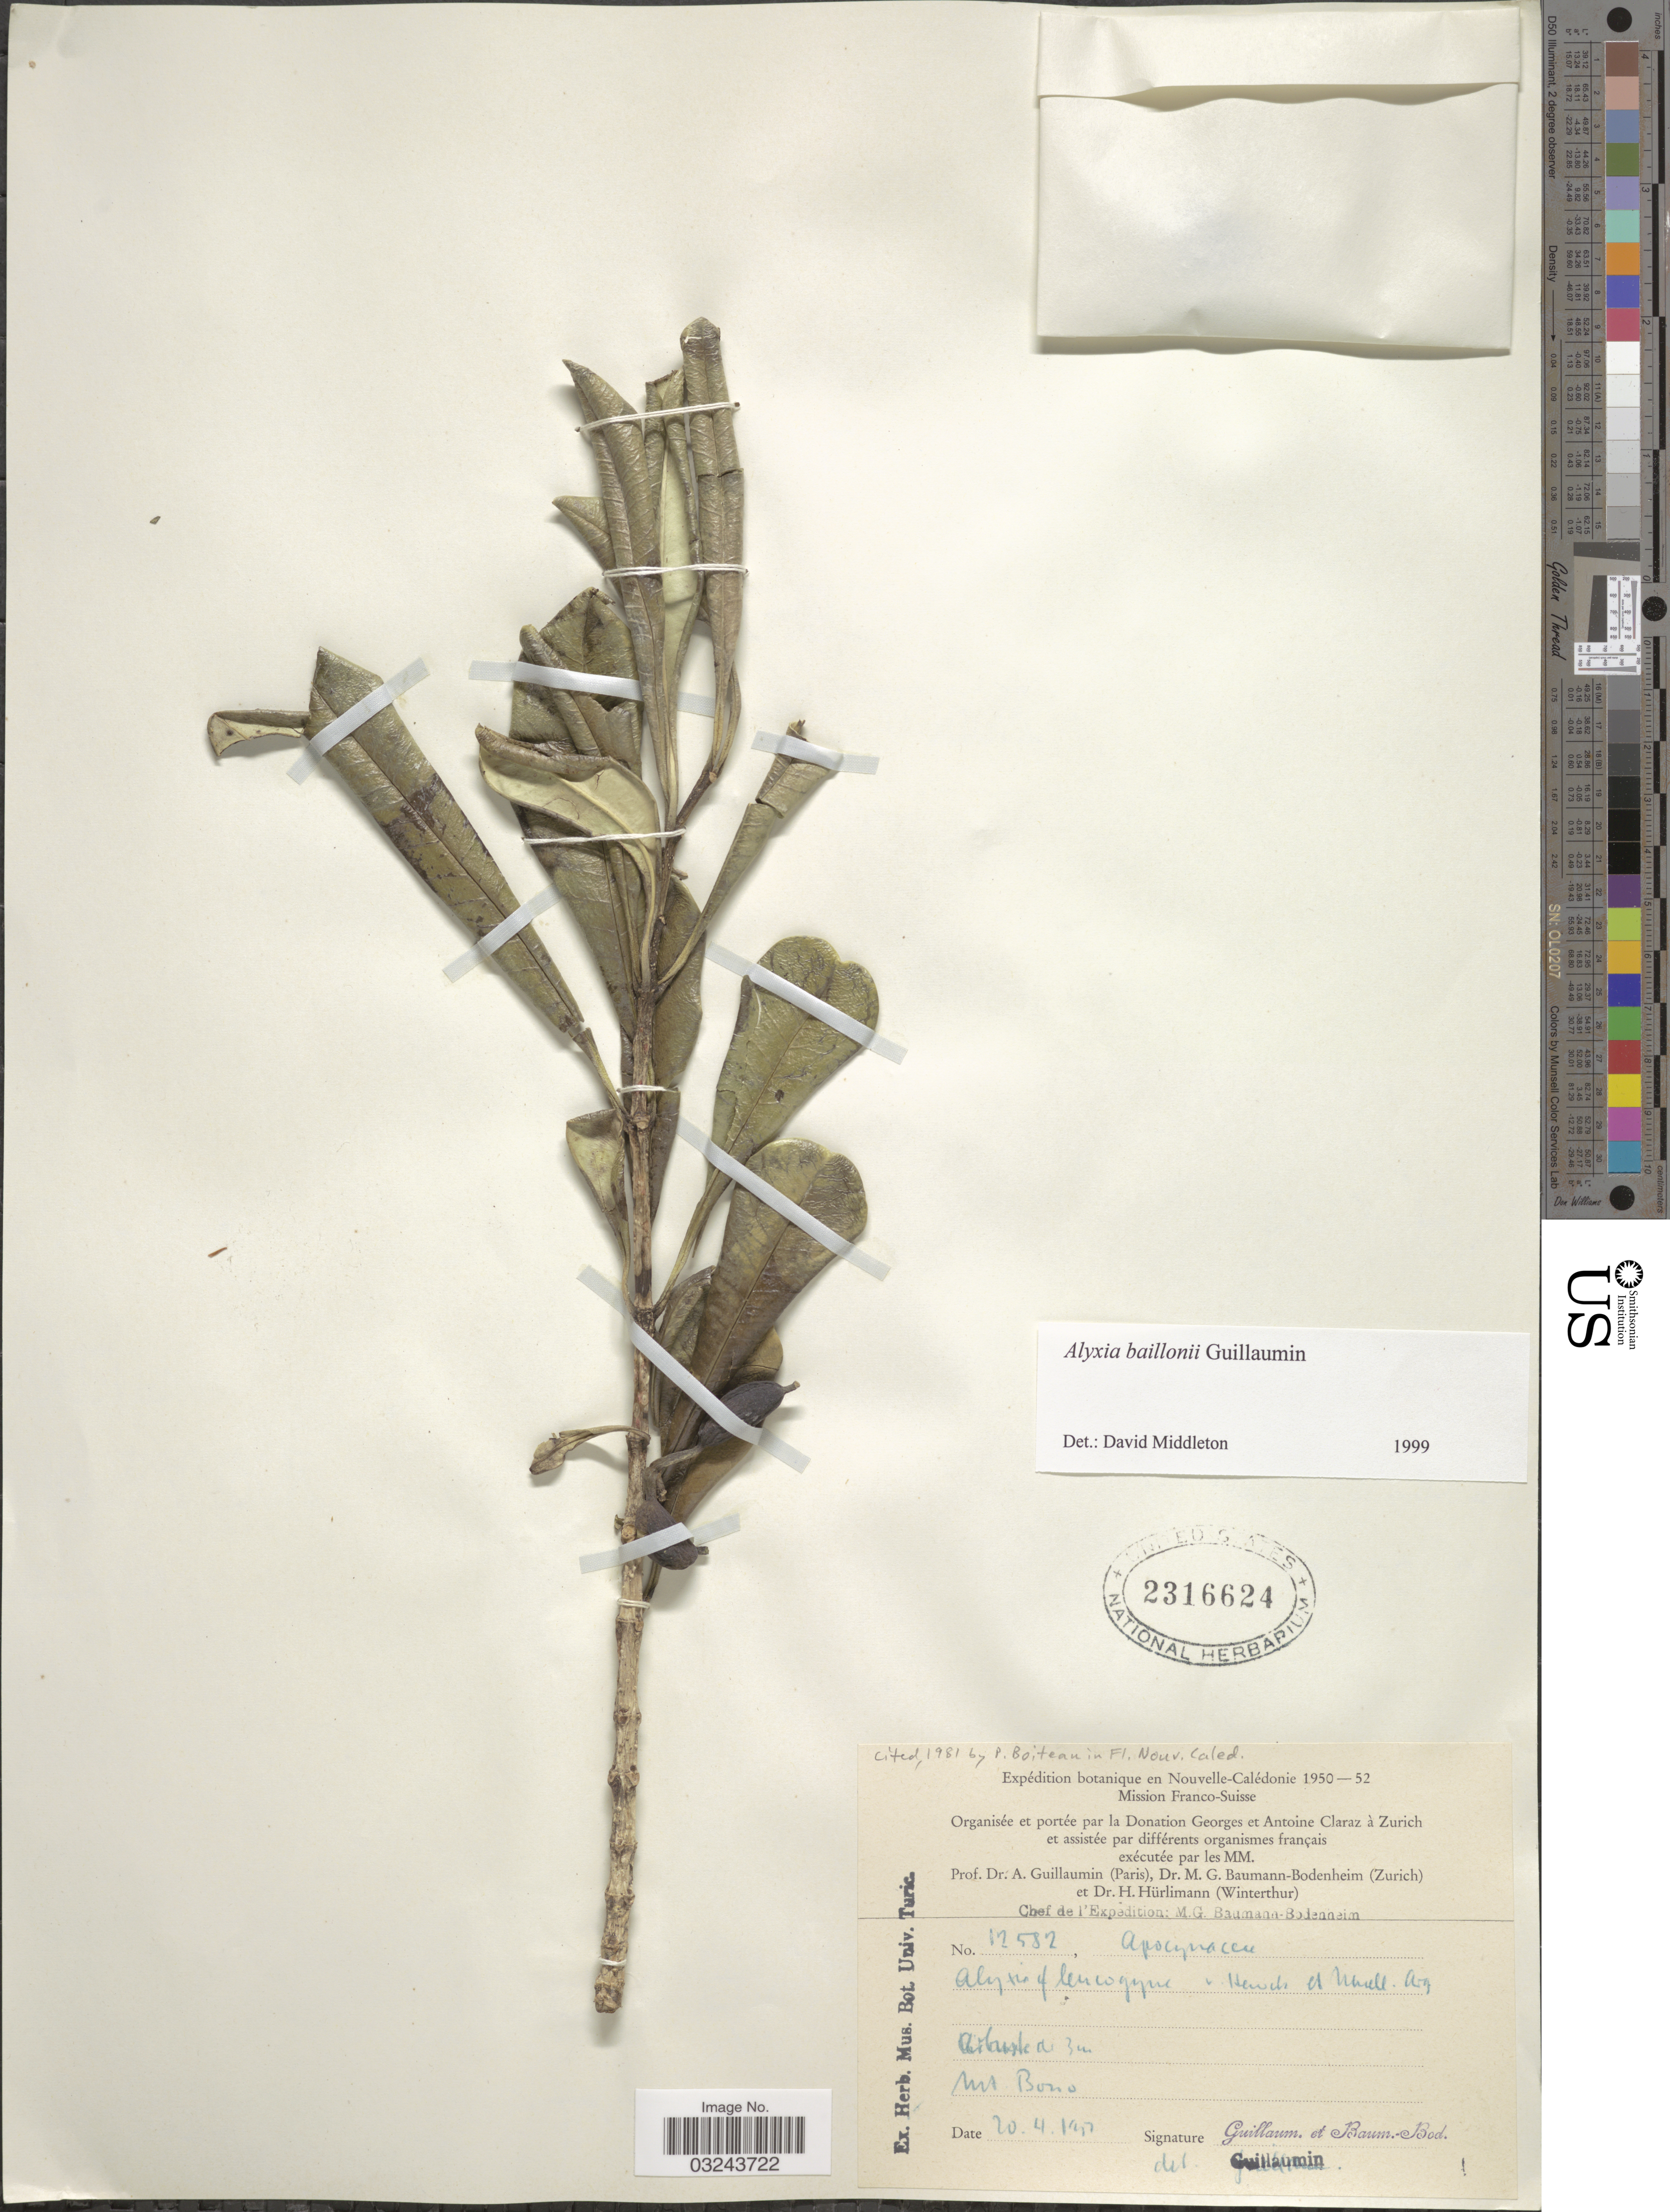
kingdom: Plantae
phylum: Tracheophyta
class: Magnoliopsida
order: Gentianales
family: Apocynaceae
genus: Alyxia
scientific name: Alyxia baillonii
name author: Guillaumin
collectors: A. Guillaumin & M. G. Baumann-Bodenheim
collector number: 12582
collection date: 1951-04-20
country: New Caledonia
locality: Nouvelle-Calédonie. Mt Bouo.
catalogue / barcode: US 2316624